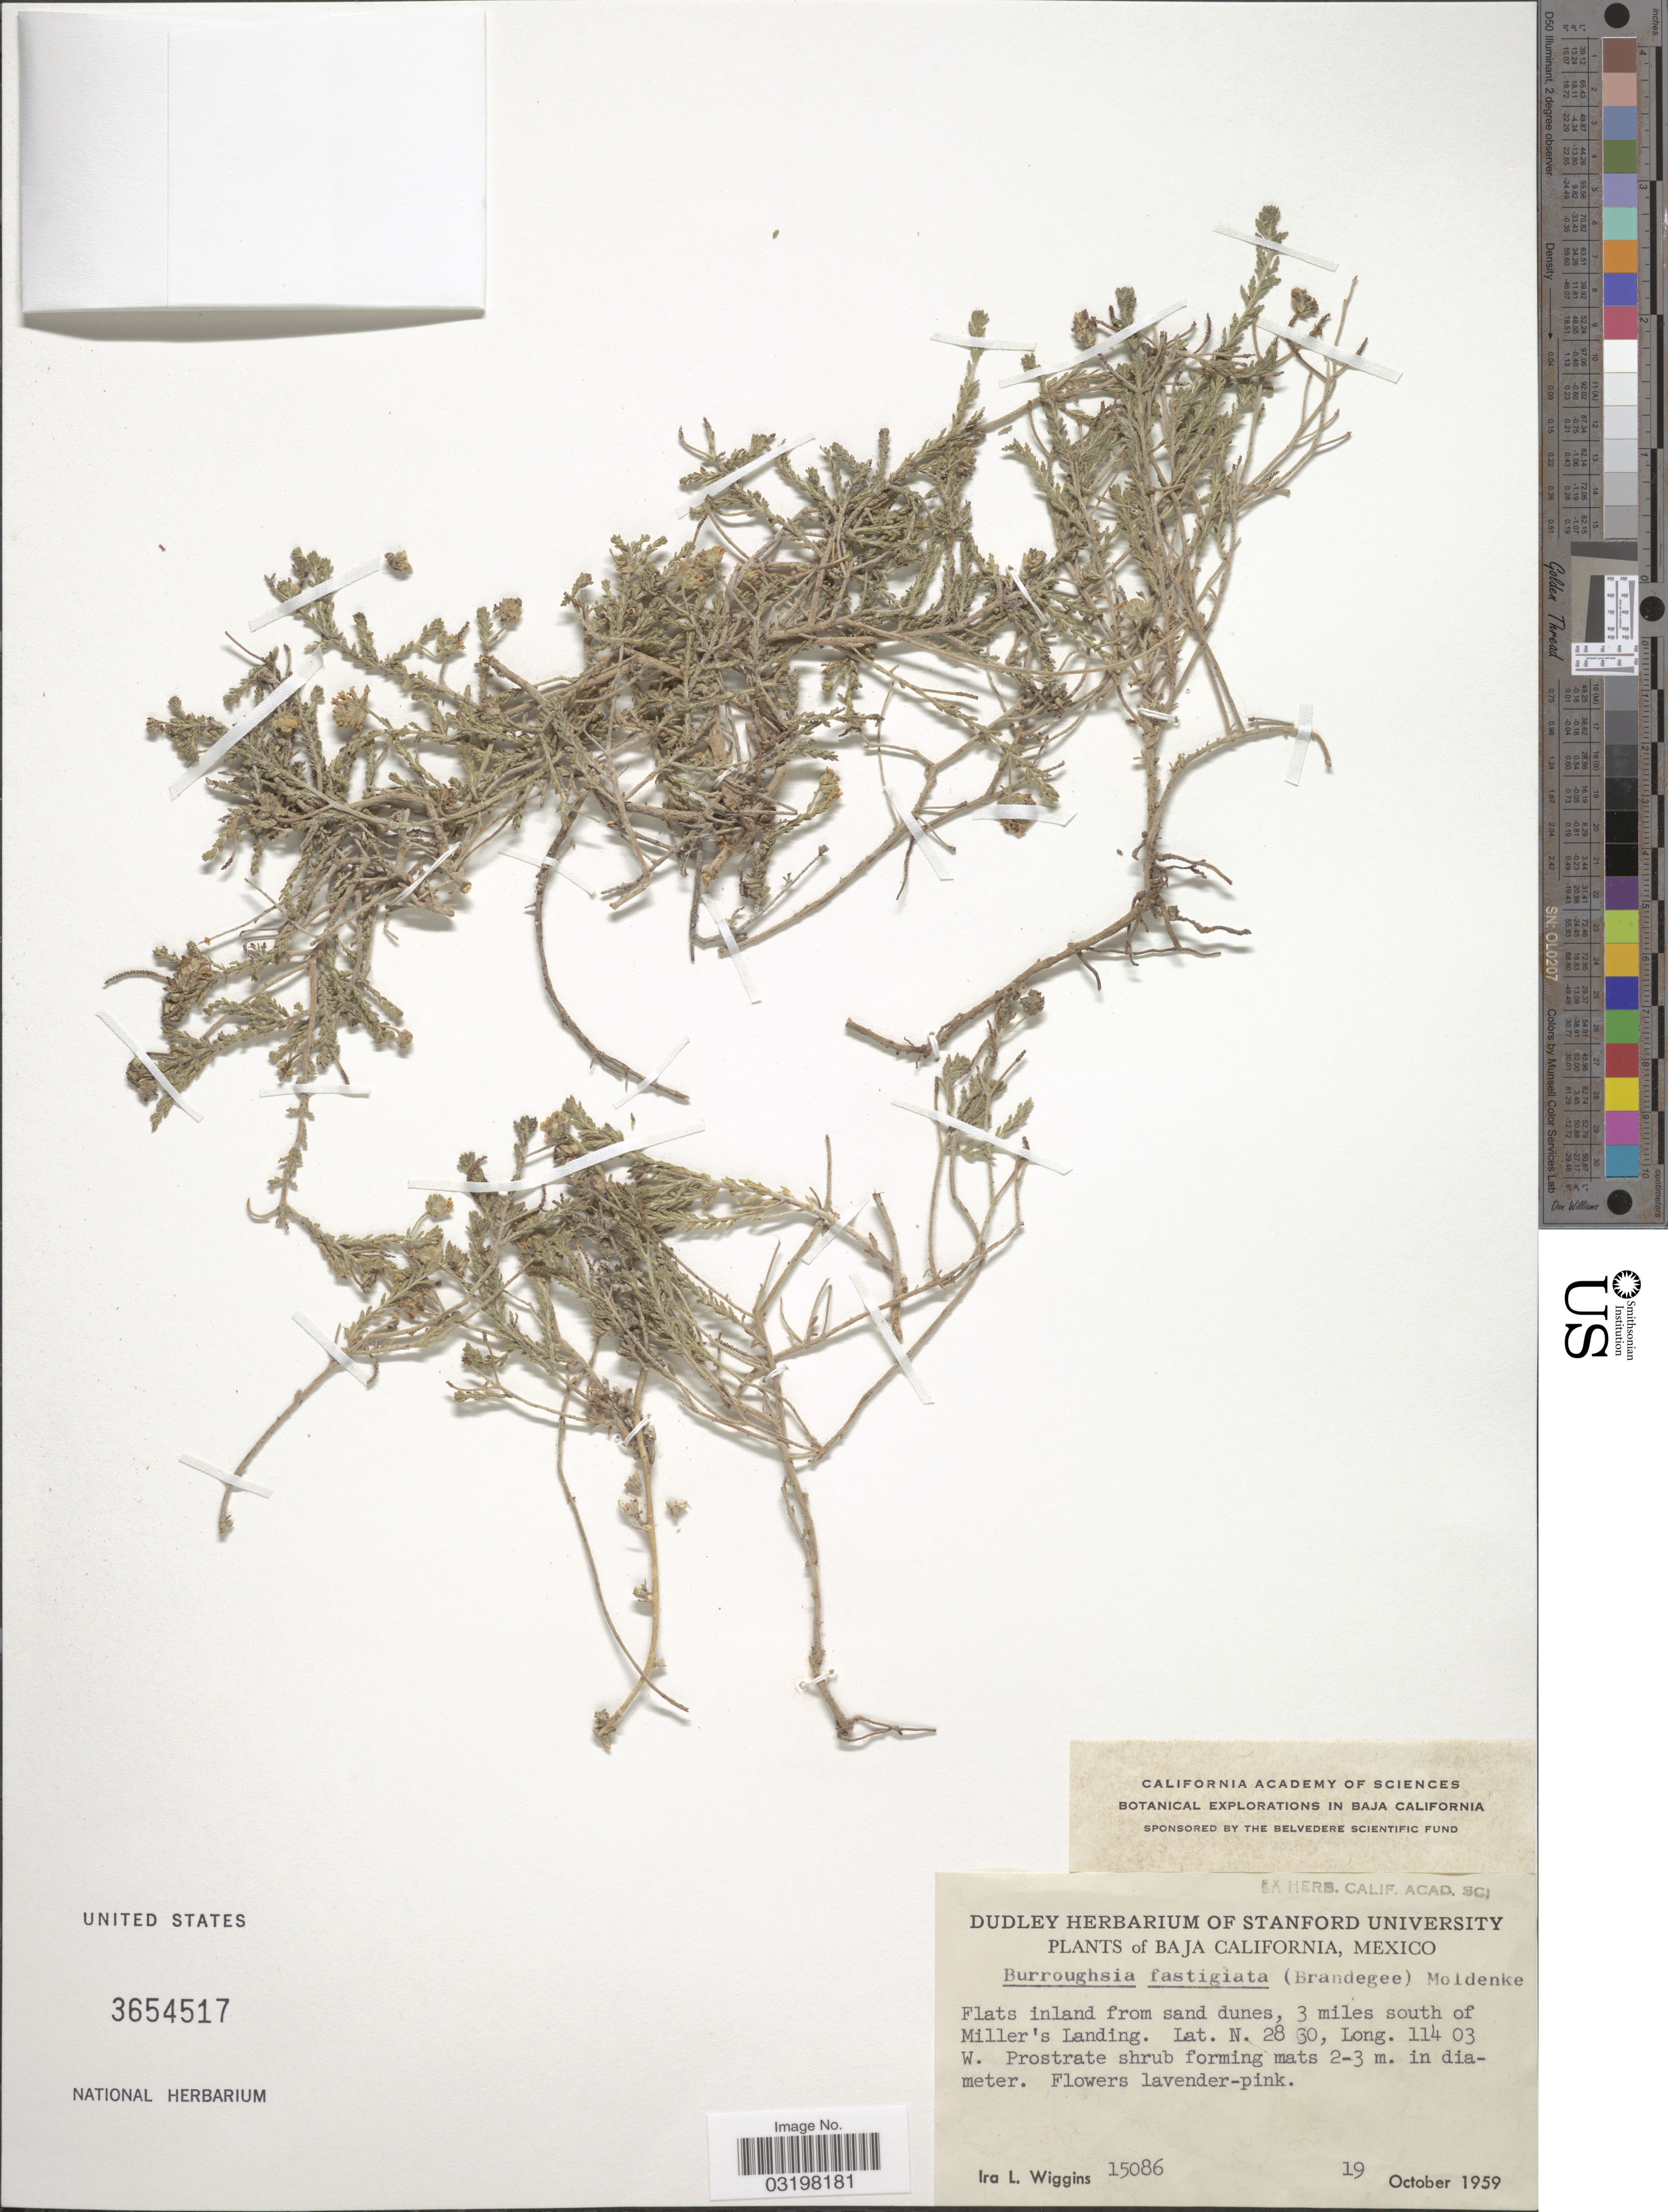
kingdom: Plantae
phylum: Tracheophyta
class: Magnoliopsida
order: Lamiales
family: Verbenaceae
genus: Lippia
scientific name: Lippia fastigiata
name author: Brandegee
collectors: I. L. Wiggins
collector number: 15086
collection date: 1959-10-19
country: Mexico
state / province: Baja California Norte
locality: Flats inland from sand dunes, 3 miles south of Miller's Landing.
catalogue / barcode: US 3654517